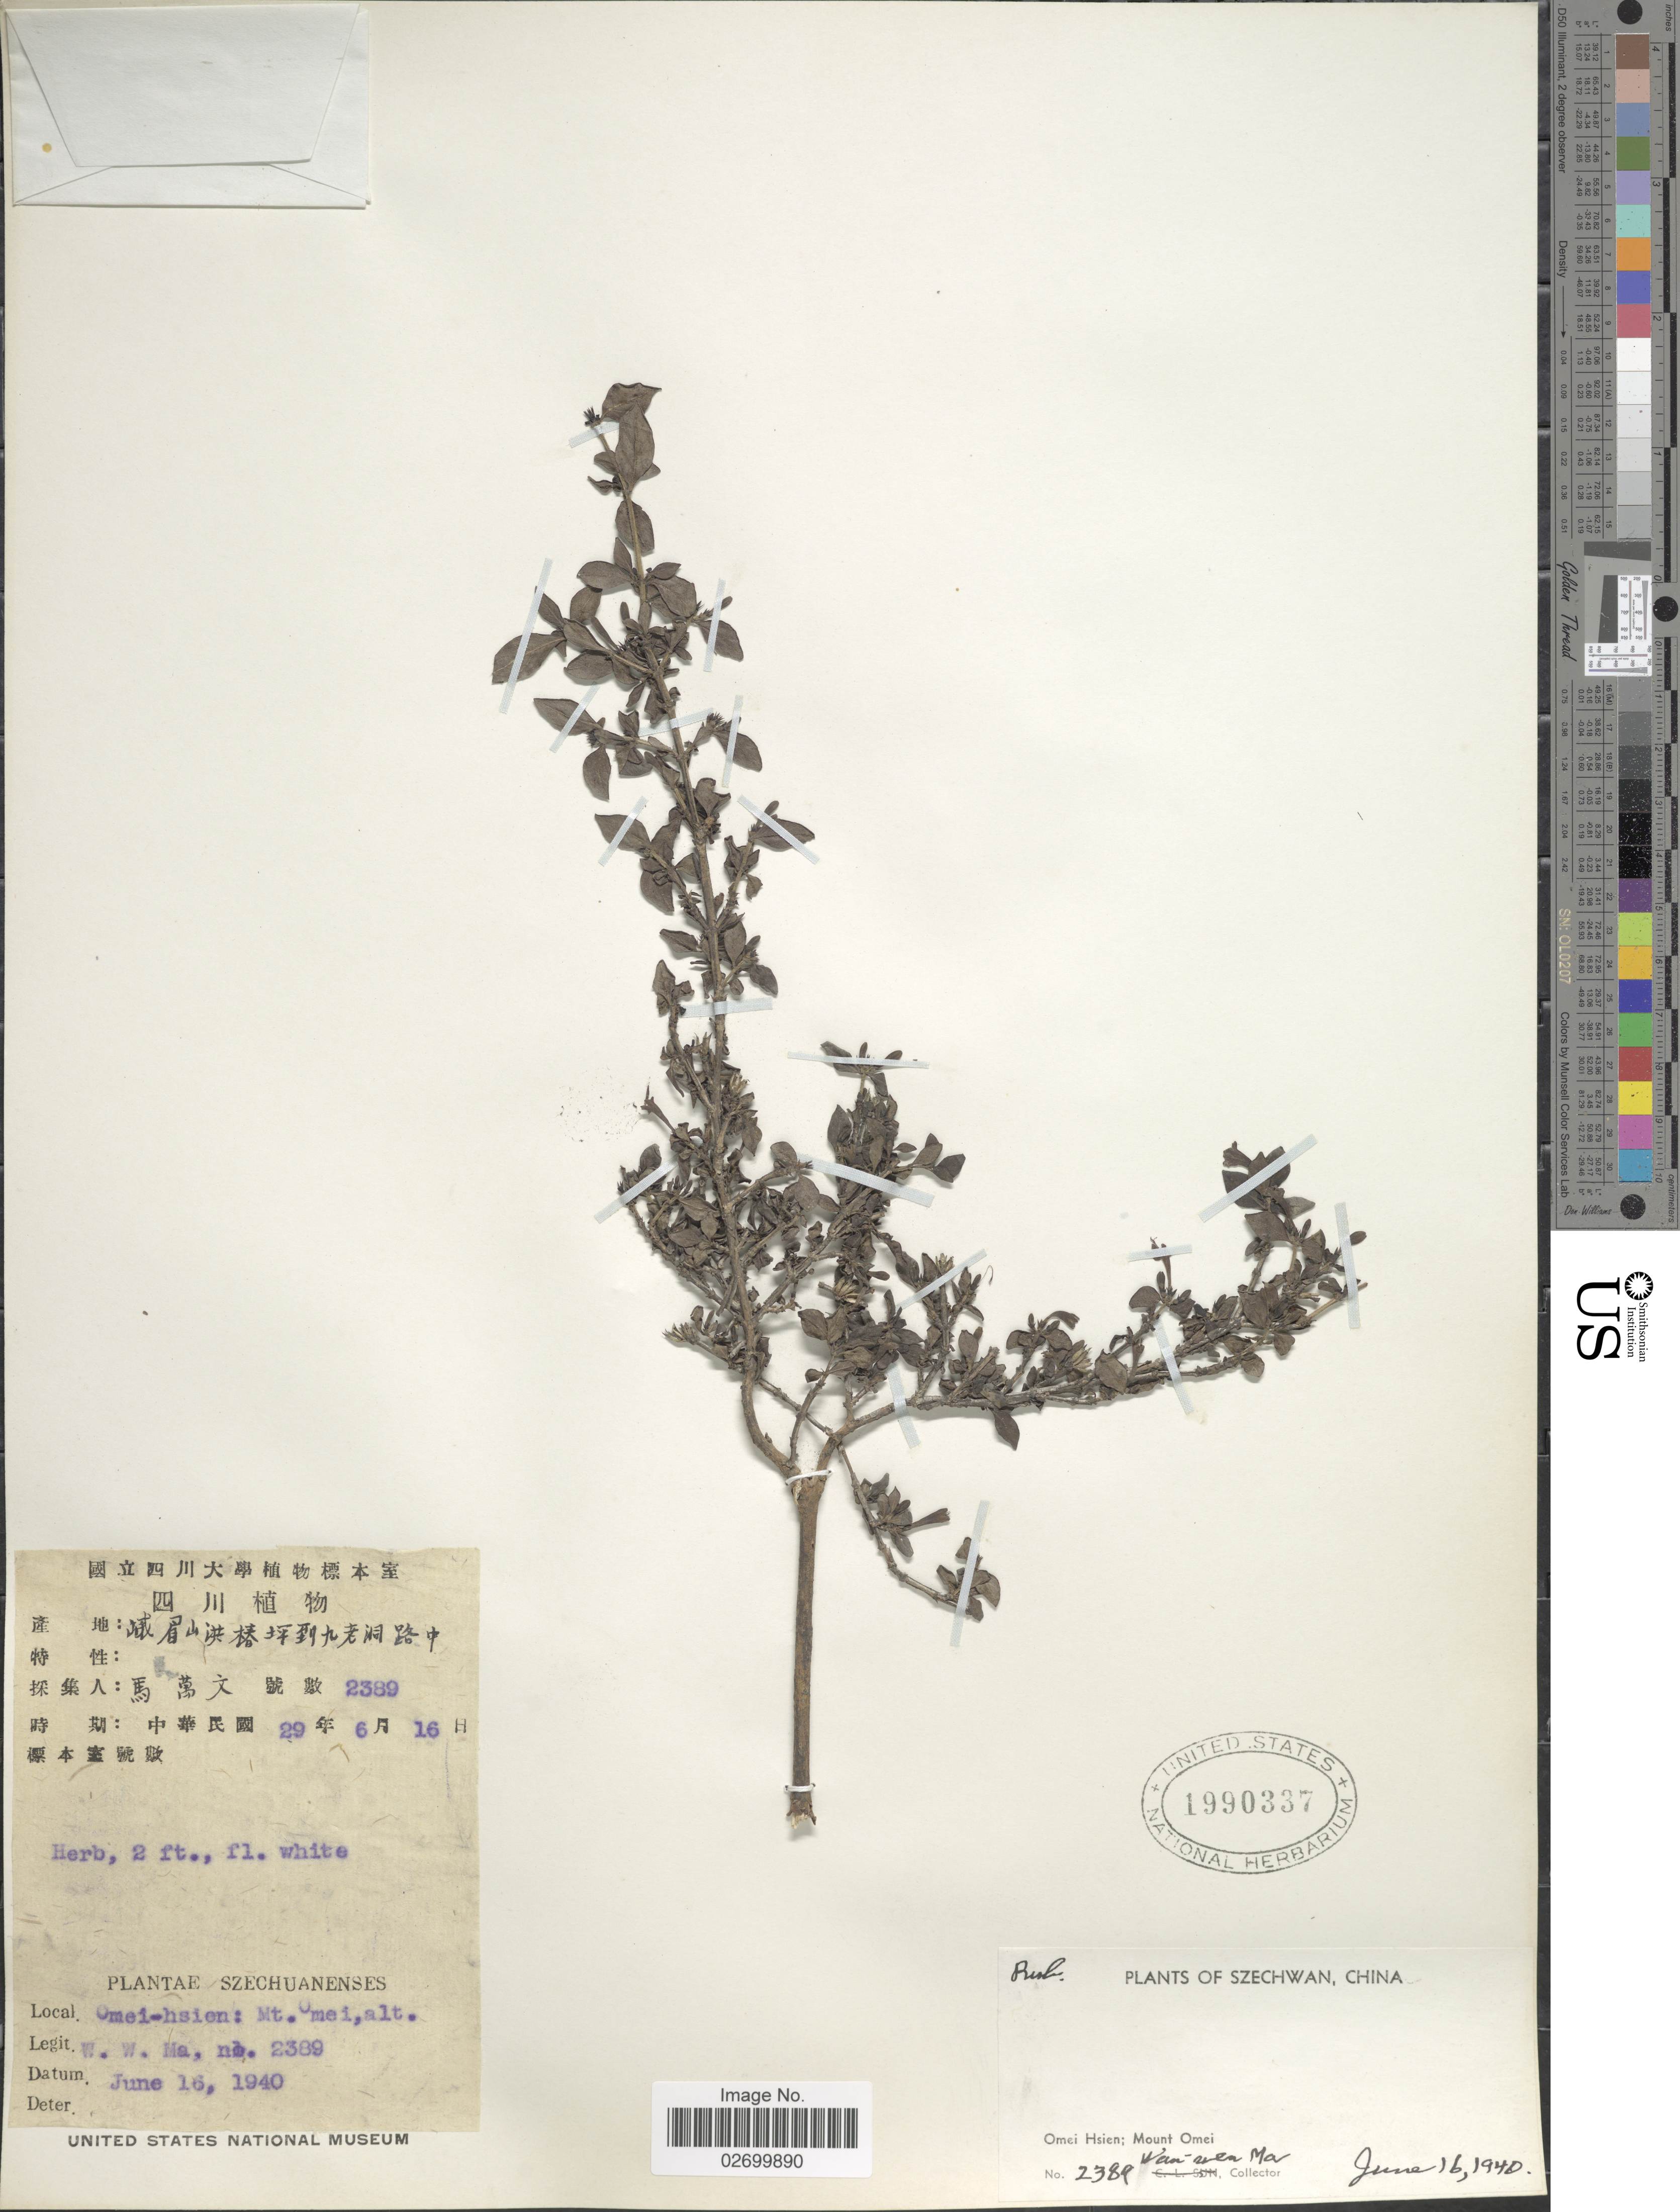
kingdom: Plantae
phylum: Tracheophyta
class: Magnoliopsida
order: Gentianales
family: Rubiaceae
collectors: W. Ma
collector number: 2389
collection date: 1940-06-16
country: China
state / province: Sichuan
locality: Szechwan. Omei Hsien: Mount Omei.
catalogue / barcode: US 1990337